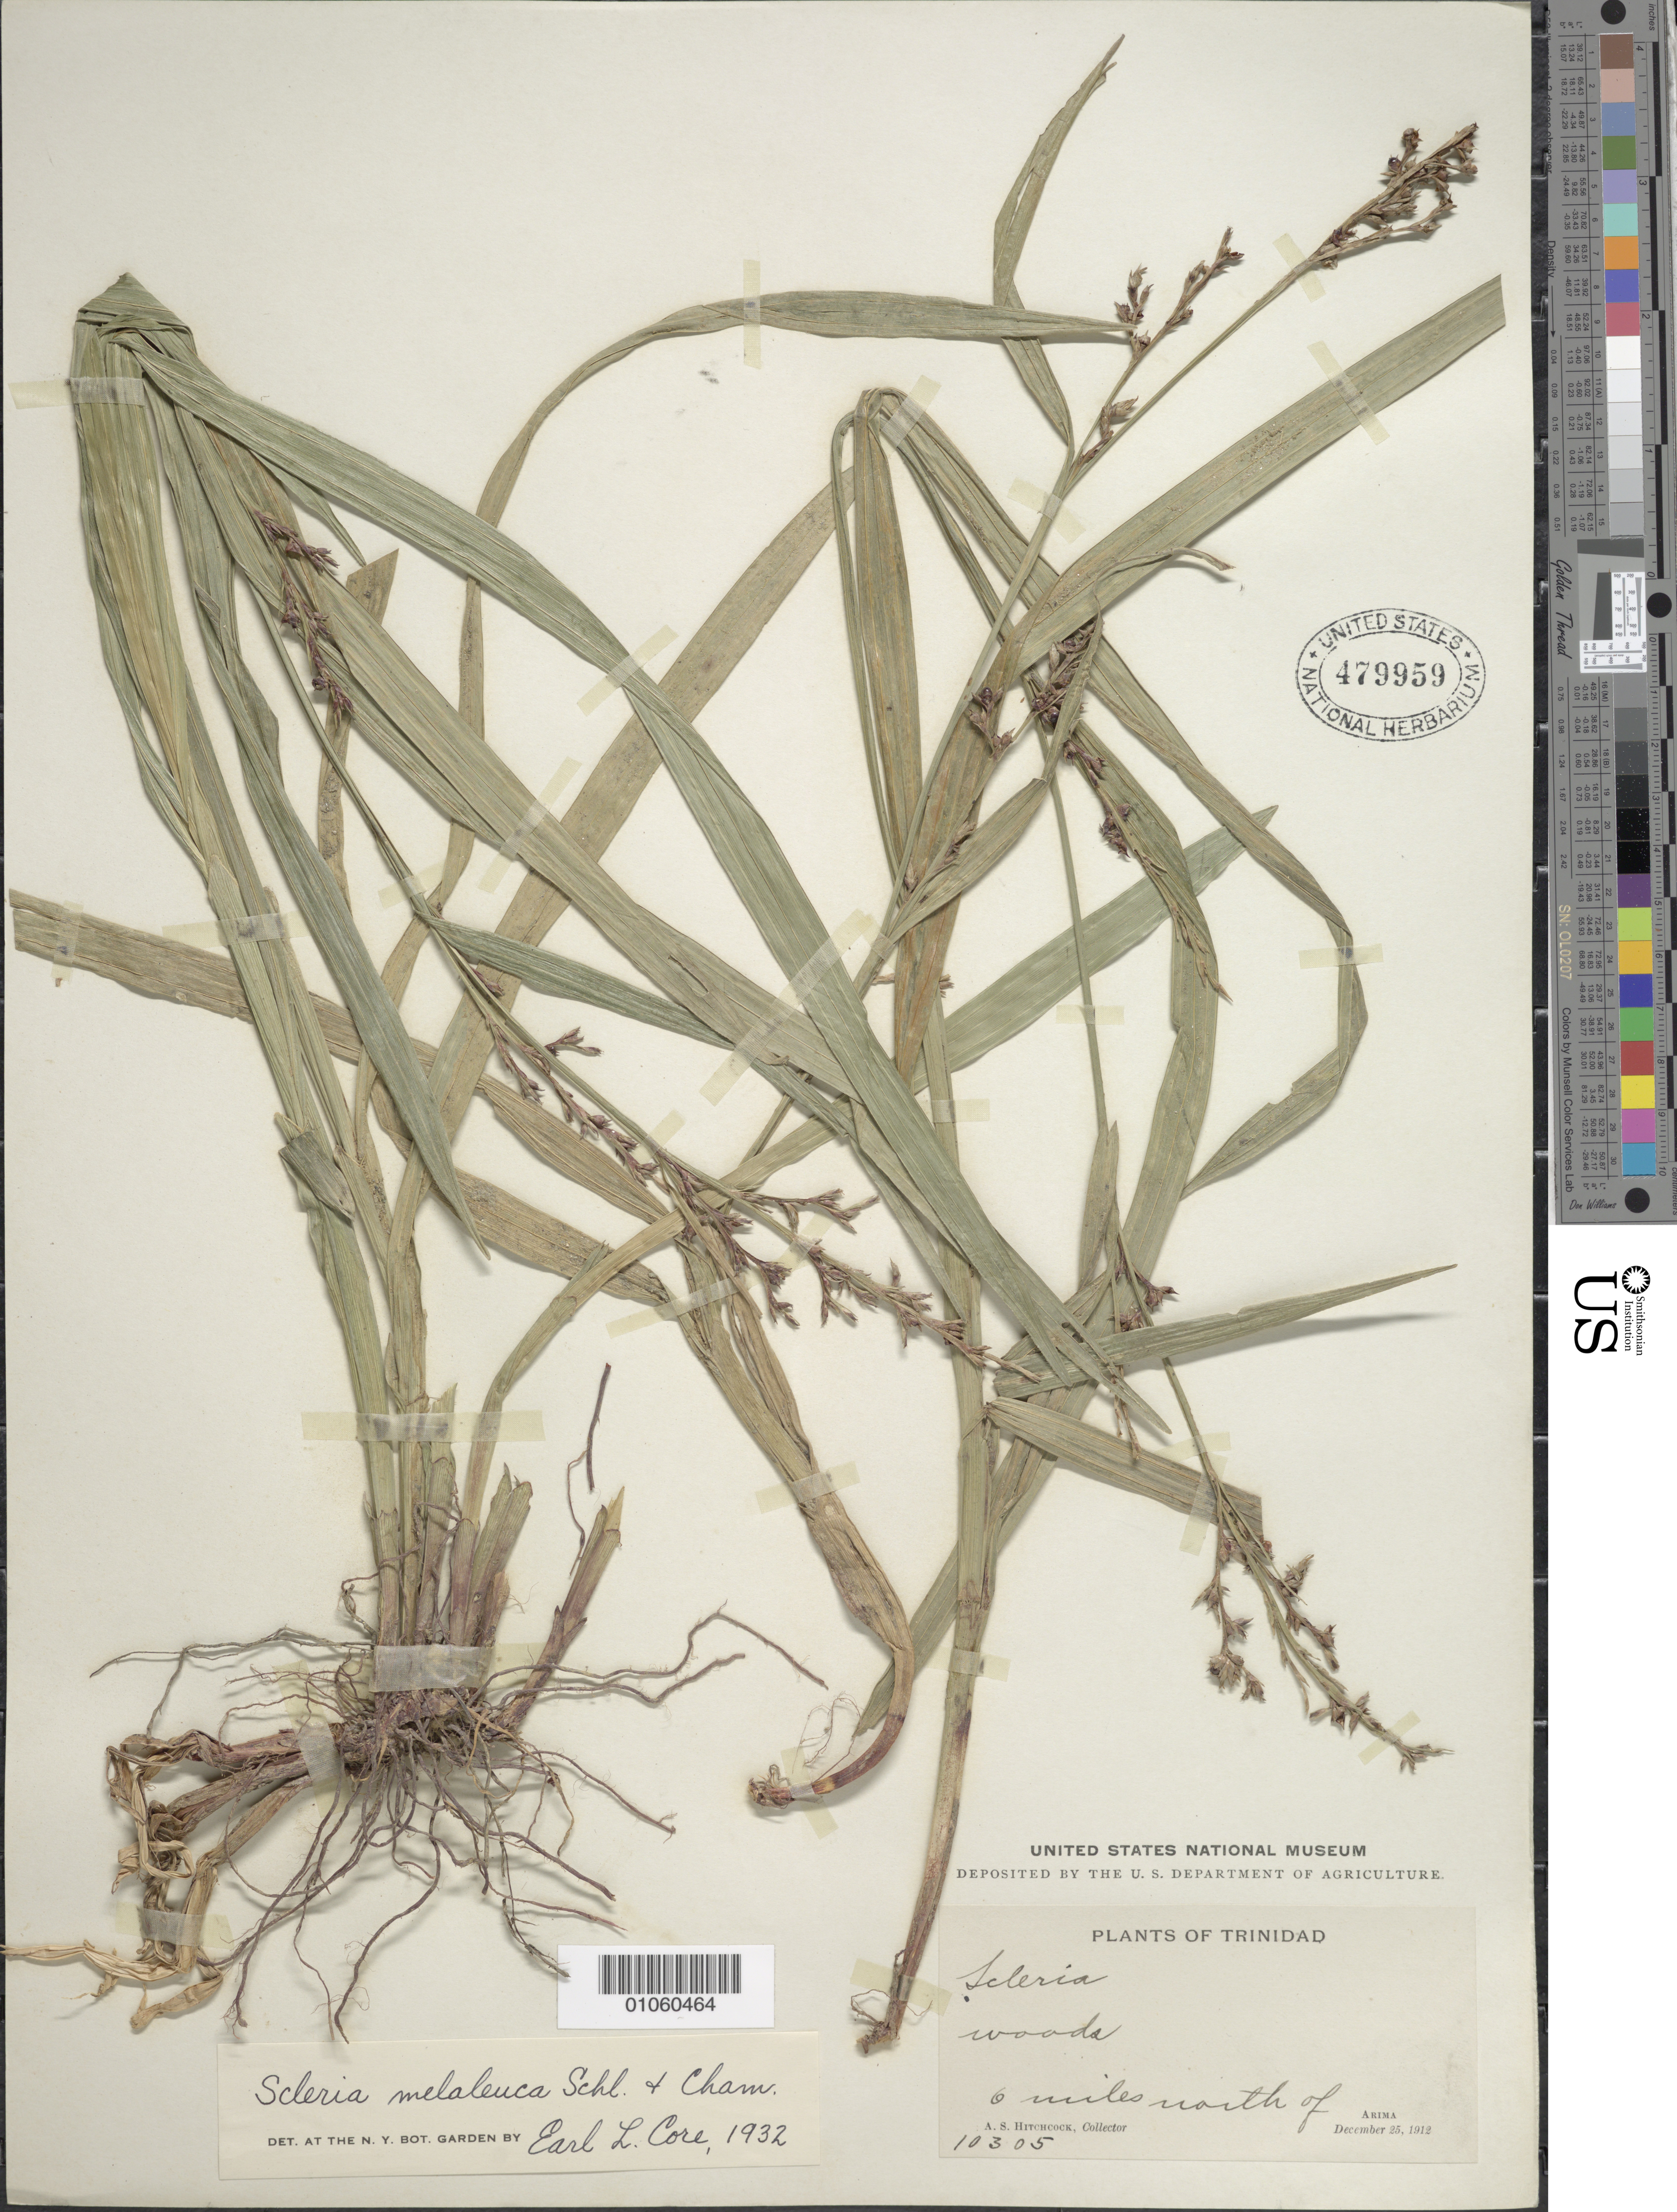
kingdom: Plantae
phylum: Tracheophyta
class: Liliopsida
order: Poales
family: Cyperaceae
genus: Scleria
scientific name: Scleria gaertneri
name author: Raddi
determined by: Strong, M. T., (US), Smithsonian Institution - National Museum of Natural History (UNITED STATES)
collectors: A. S. Hitchcock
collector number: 10305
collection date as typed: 25 Dec 1912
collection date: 1912-12-25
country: Trinidad and Tobago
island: Trinidad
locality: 6 miles N of Arima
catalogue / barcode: US 479959